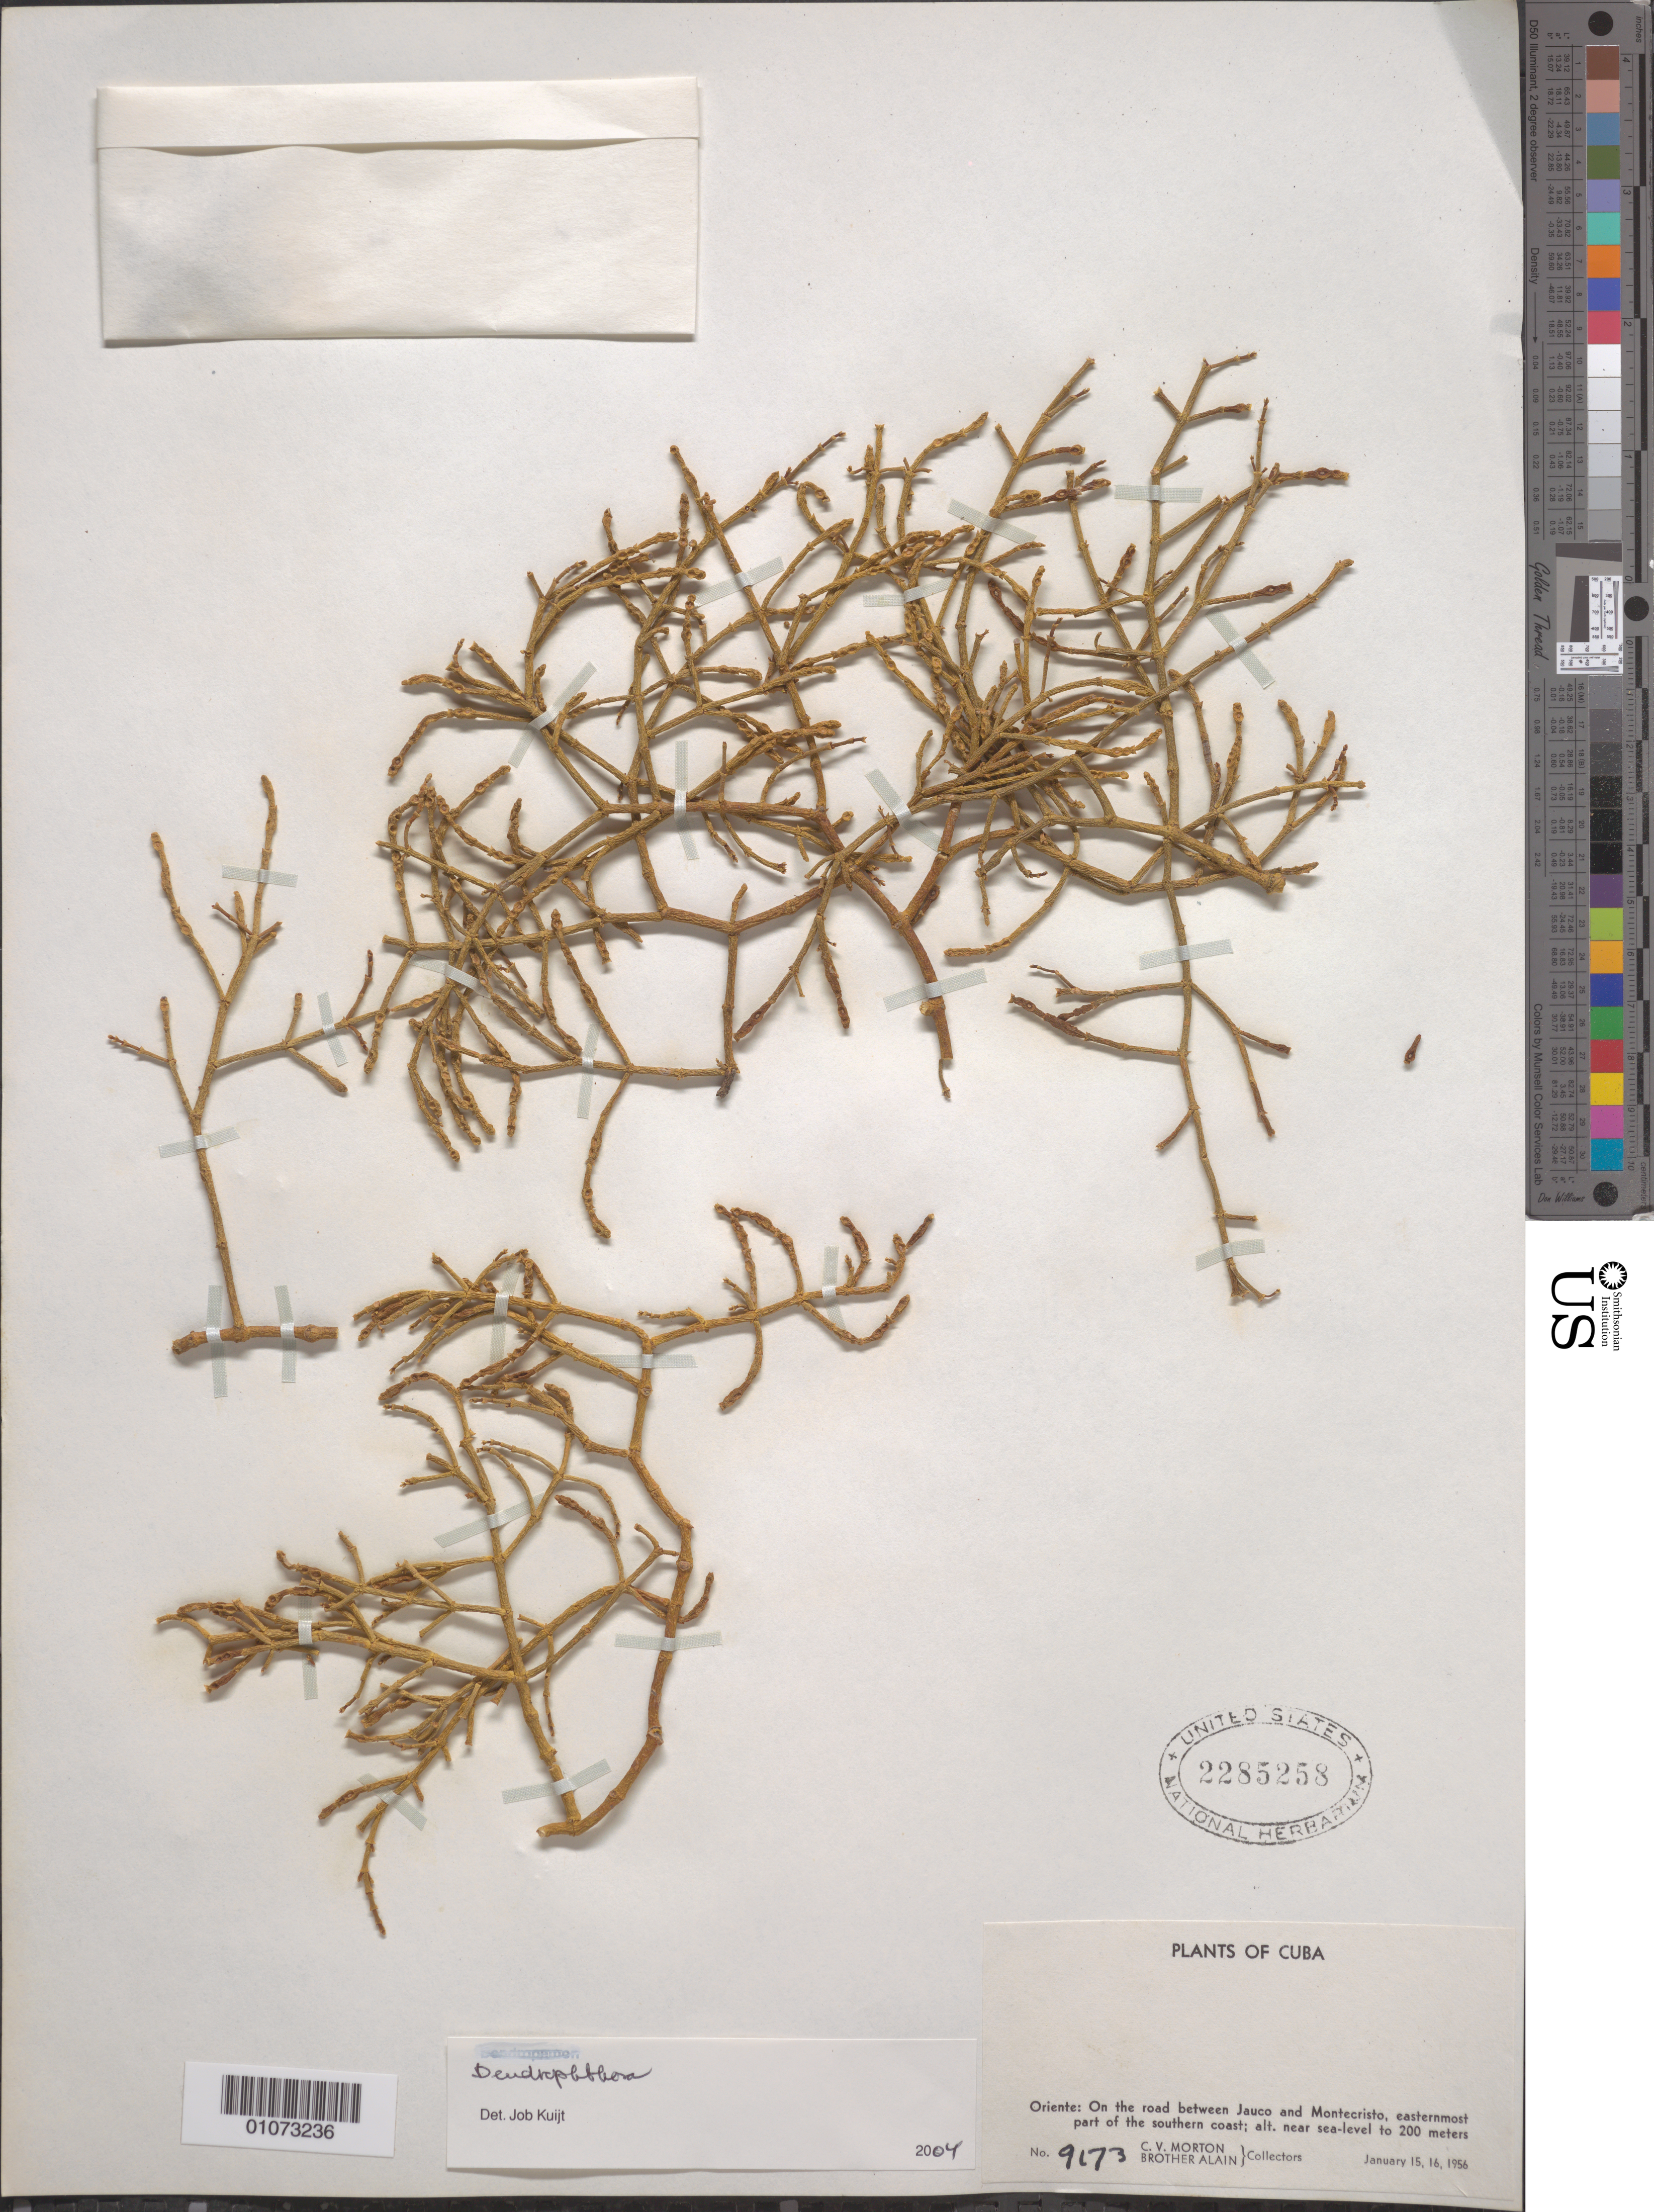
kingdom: Plantae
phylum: Tracheophyta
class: Magnoliopsida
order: Santalales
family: Viscaceae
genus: Dendrophthora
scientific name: Dendrophthora sp.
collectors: C. V. Morton & A. H. Liogier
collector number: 9173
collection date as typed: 15 Jan 1956 and 16 Jan 1956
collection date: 1956-01-15,1956-01-16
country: Cuba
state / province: Oriente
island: Cuba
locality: Easternmost part of the southern coast, on the road between Jauco and Montecristo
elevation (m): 0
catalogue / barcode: US 2285258